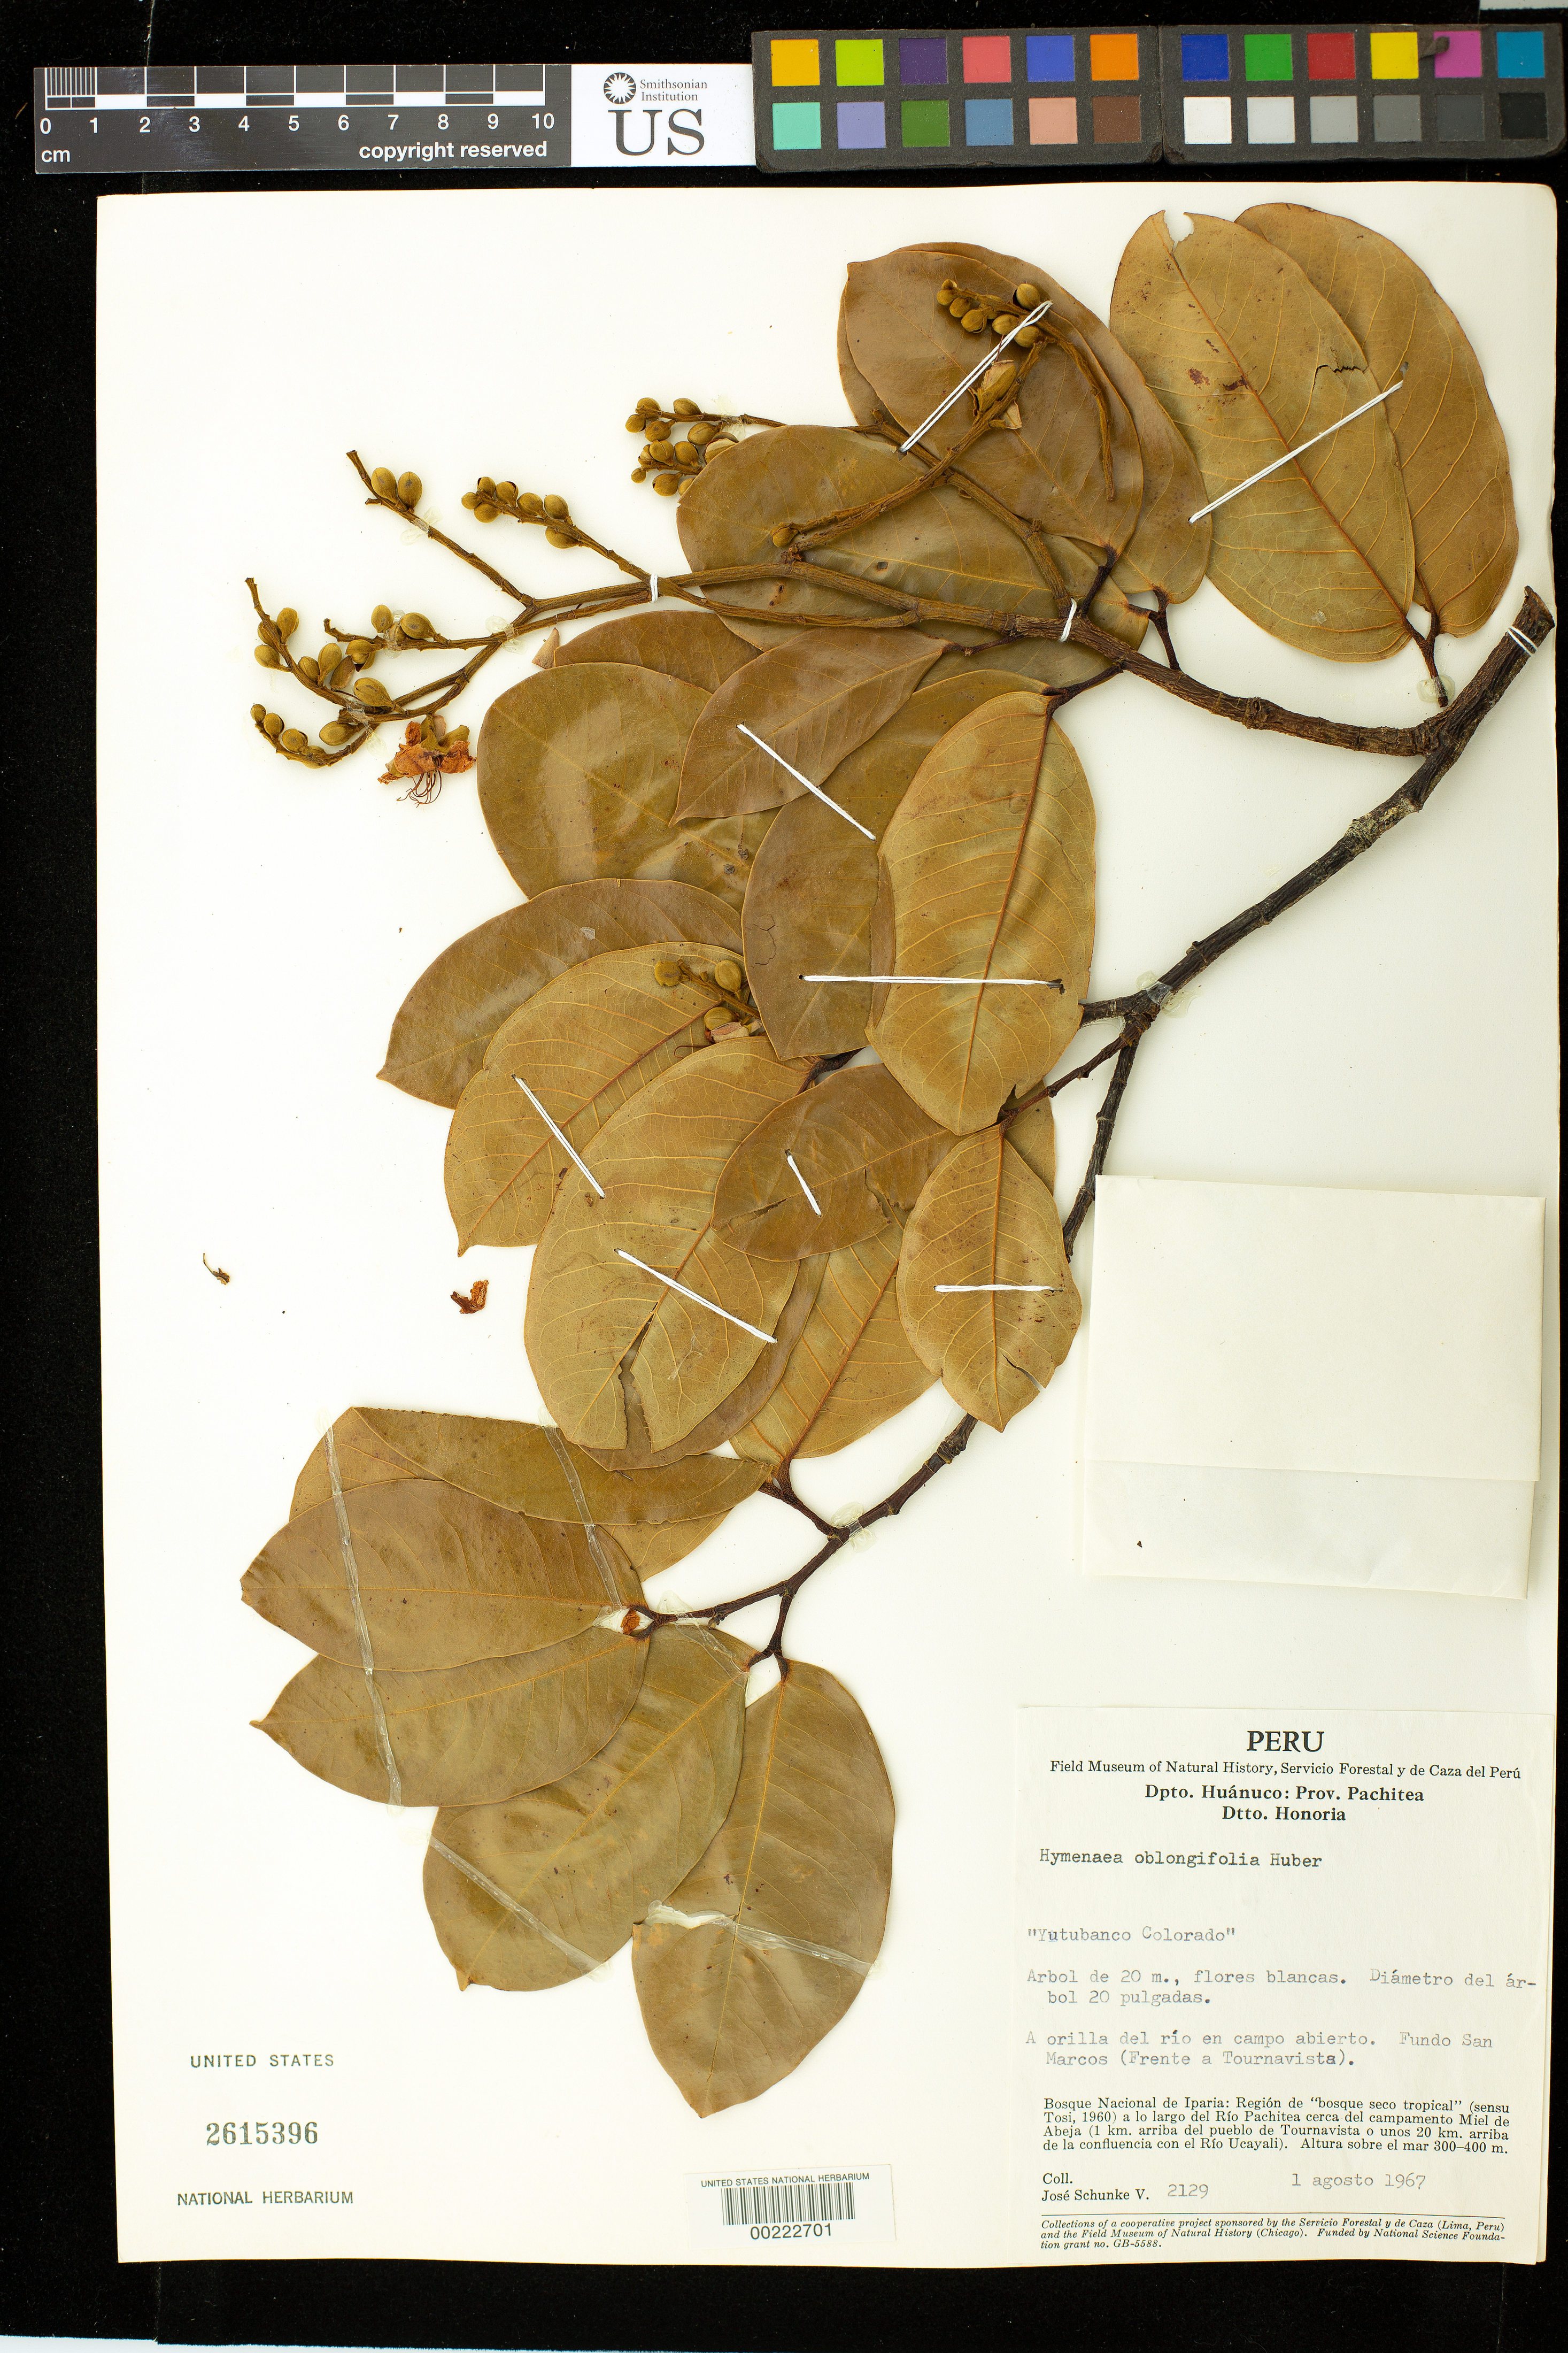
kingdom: Plantae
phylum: Tracheophyta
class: Magnoliopsida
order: Fabales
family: Fabaceae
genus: Hymenaea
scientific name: Hymenaea oblongifolia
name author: Huber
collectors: J. Schunke Vigo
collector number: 2129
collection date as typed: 01 Aug 1967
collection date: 1967-08-01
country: Peru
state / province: Huánuco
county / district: Pachitea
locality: Bosque Nacional de Iparia, San Marcos Farm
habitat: Bank of river on open campo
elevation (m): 300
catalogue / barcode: US 2615396